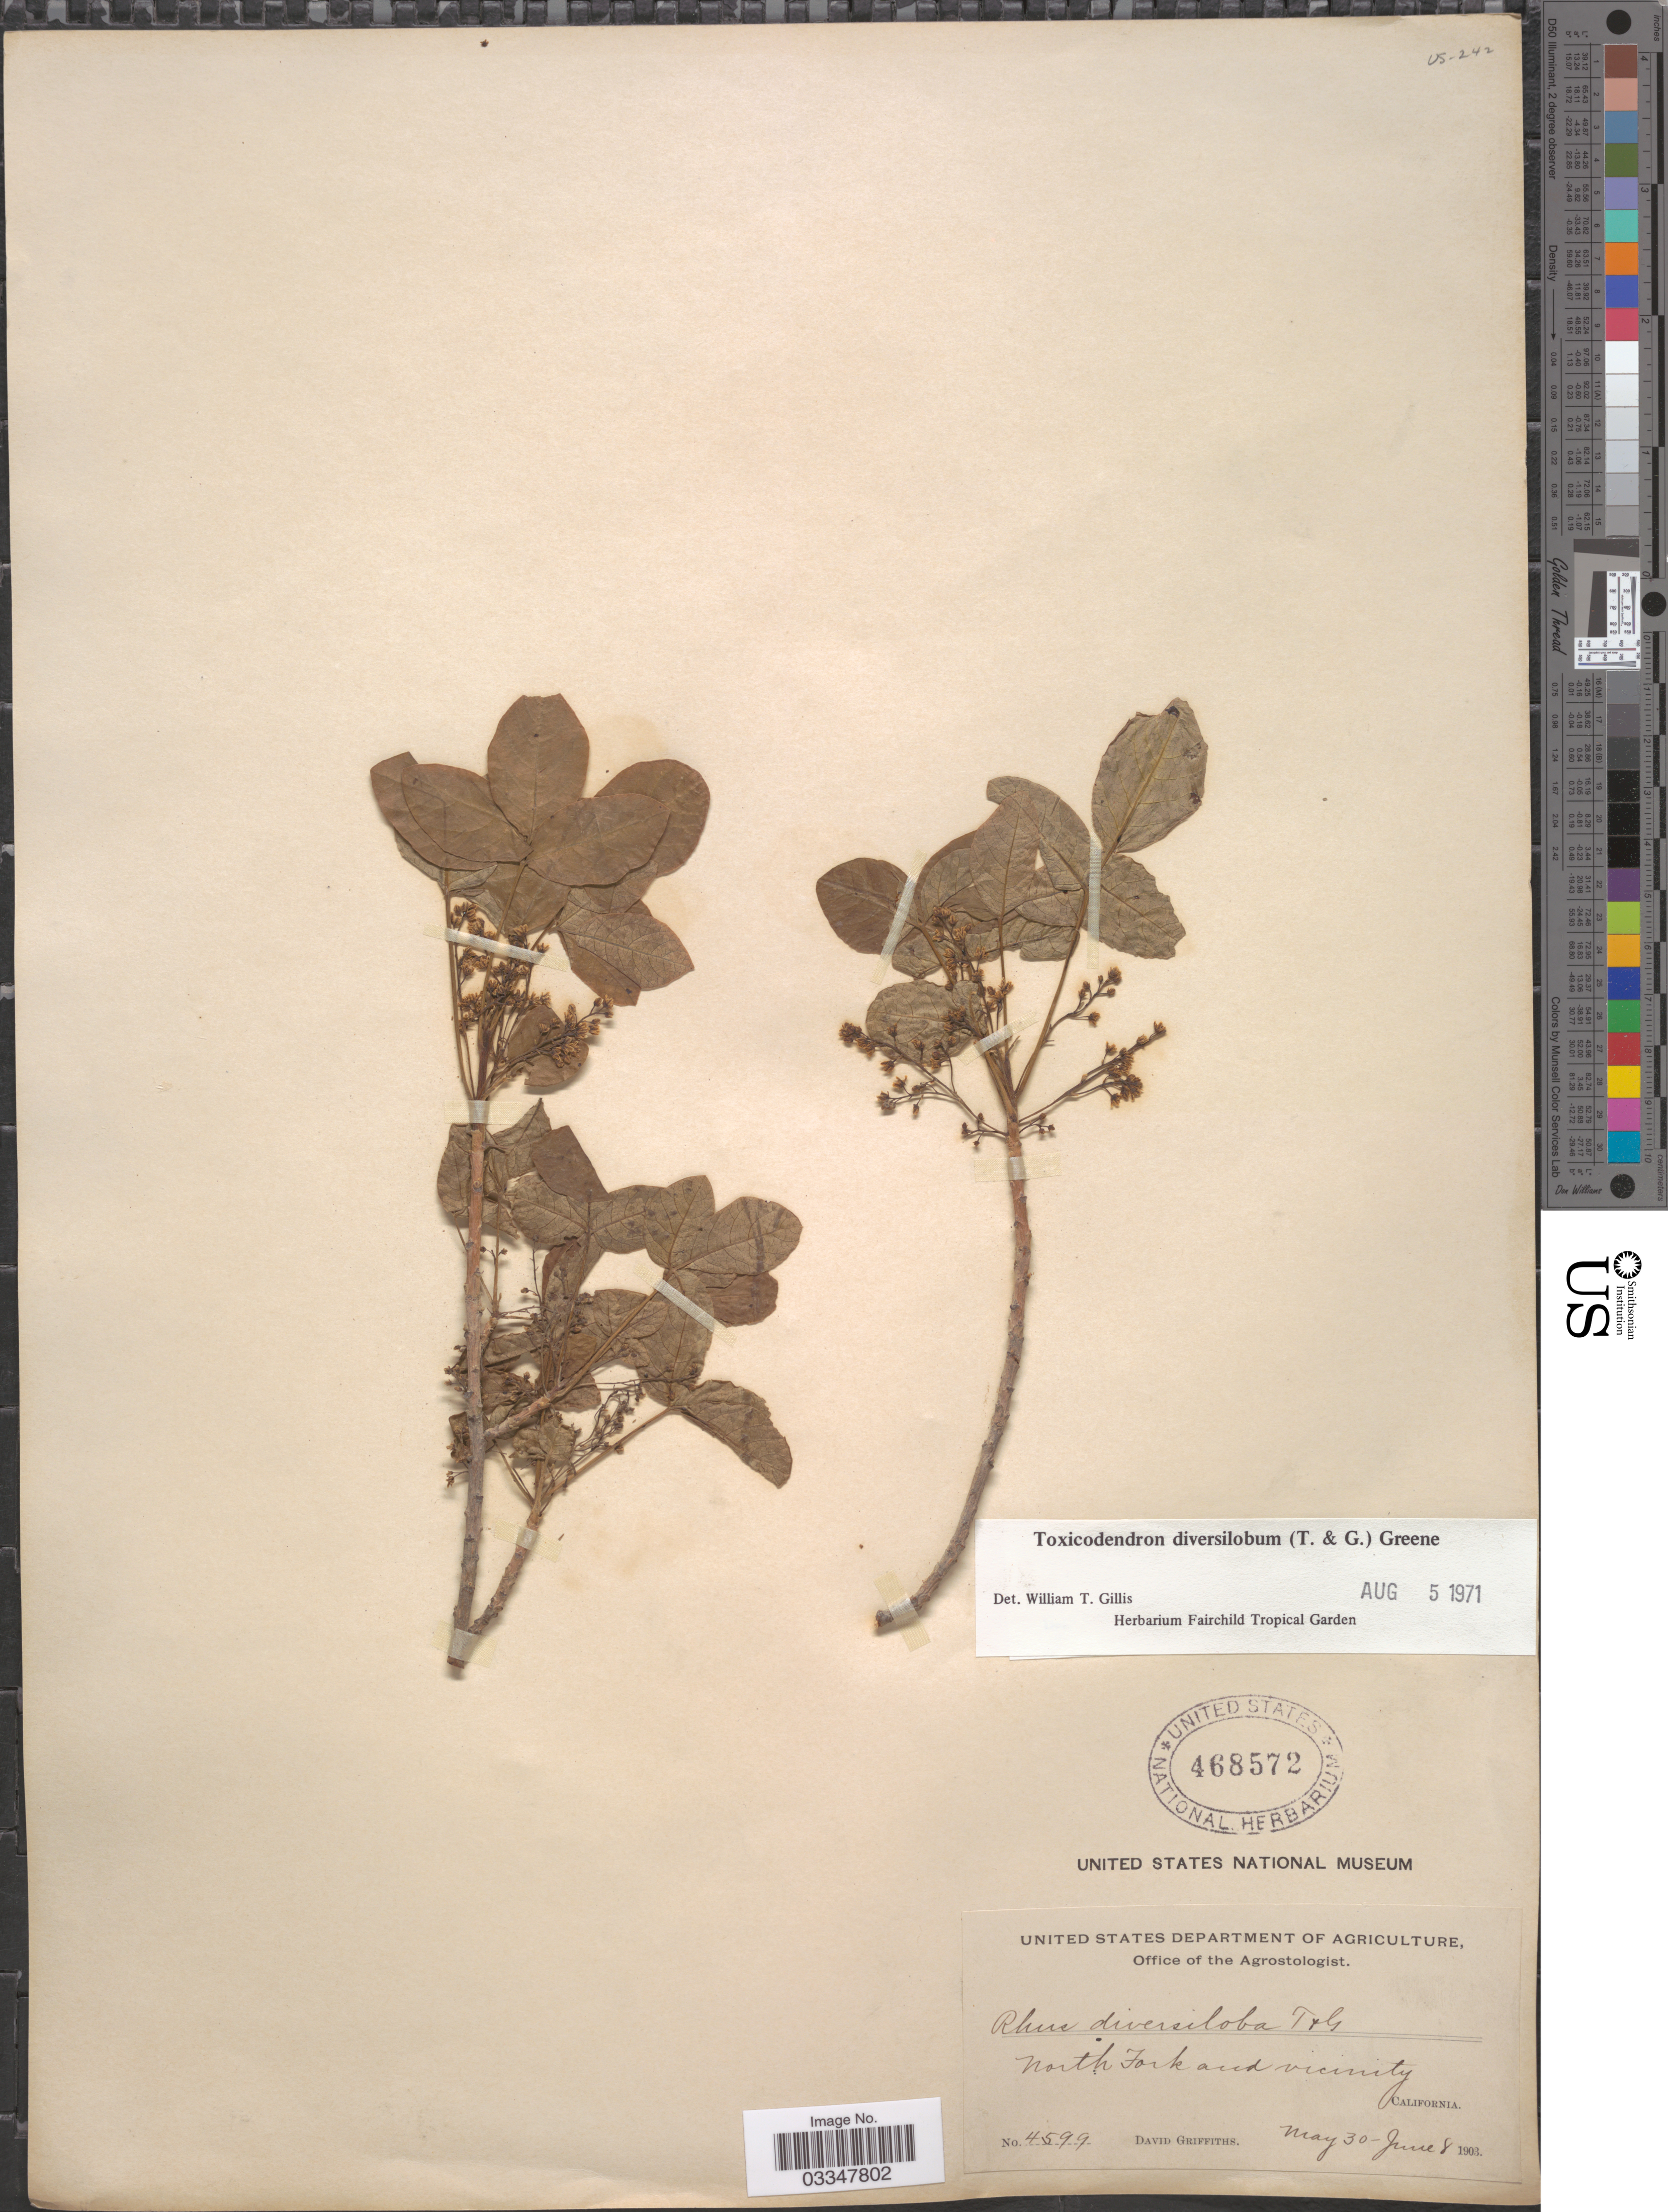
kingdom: Plantae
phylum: Tracheophyta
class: Magnoliopsida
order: Sapindales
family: Anacardiaceae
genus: Toxicodendron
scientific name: Toxicodendron diversilobum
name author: (Torr. & A. Gray) Greene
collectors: D. Griffiths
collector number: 4599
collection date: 1903-05-30/1903-06-08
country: United States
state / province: California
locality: North Fork and vicinity.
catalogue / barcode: US 468572